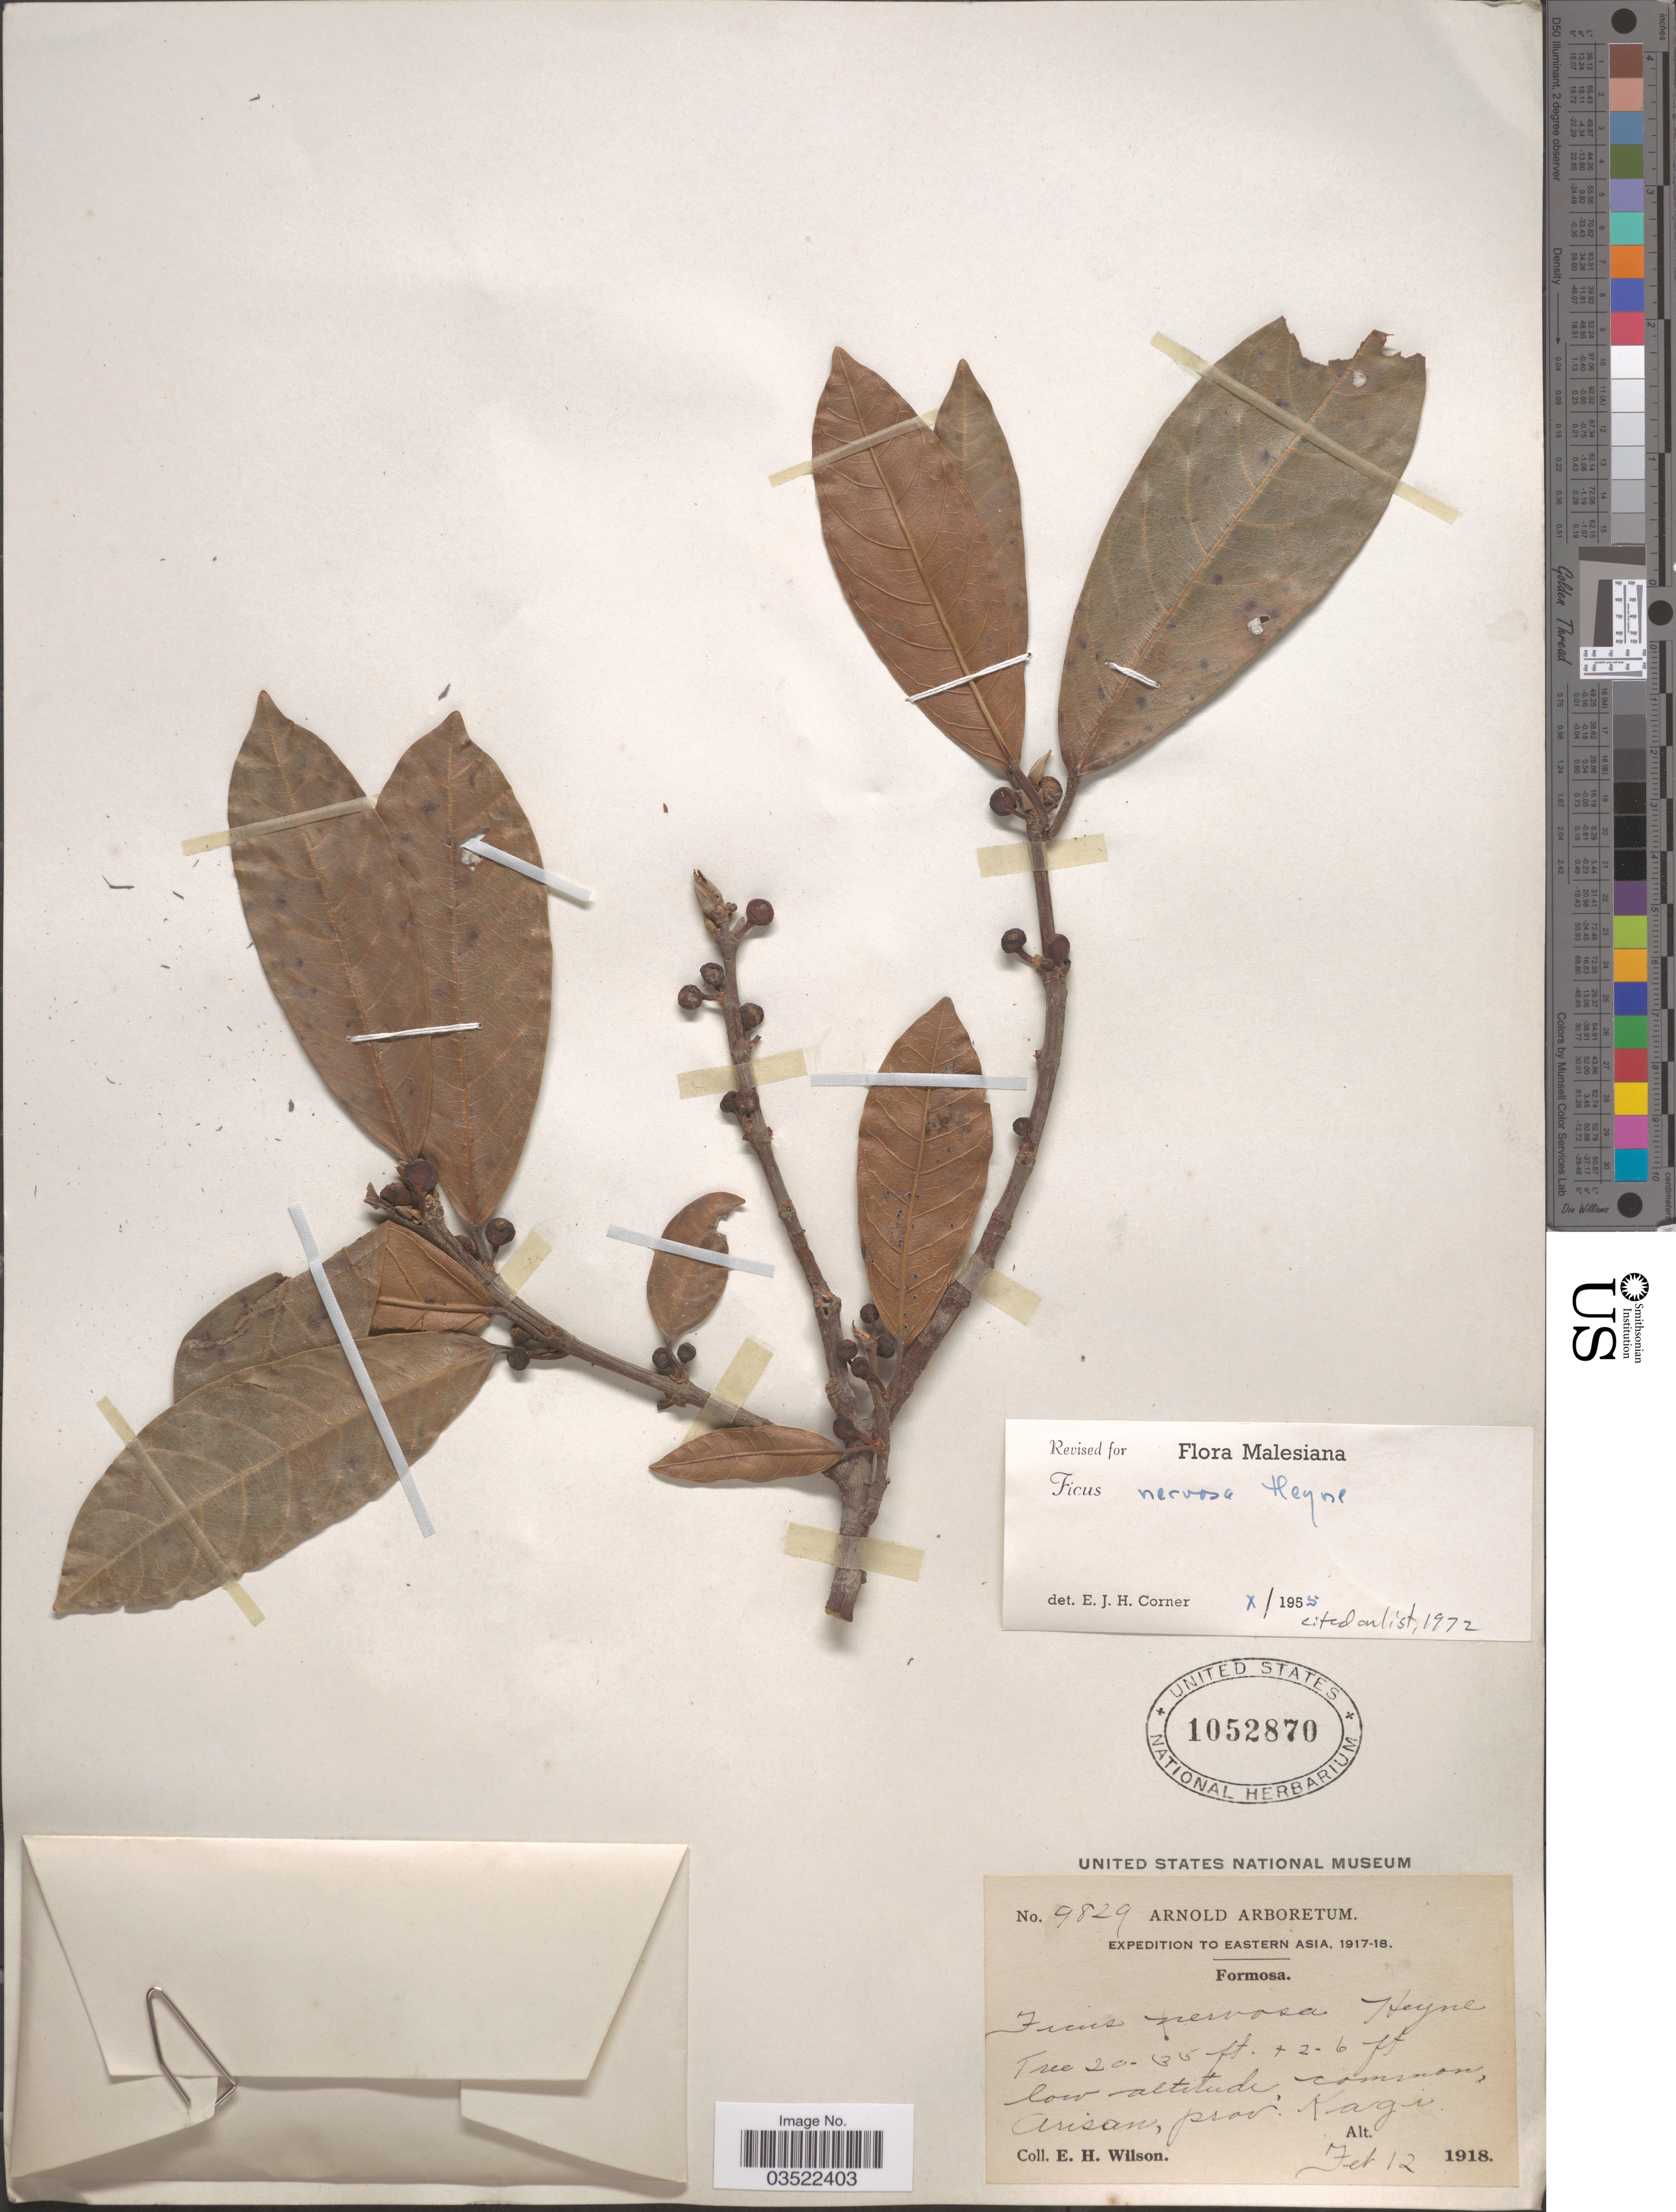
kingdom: Plantae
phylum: Tracheophyta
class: Magnoliopsida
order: Rosales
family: Moraceae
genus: Ficus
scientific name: Ficus nervosa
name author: B. Heyne & Roth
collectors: E. Wilson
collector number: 9829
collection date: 1918-02-12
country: Taiwan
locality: Eastern Asia. Formosa. Arisan, prov. Kagi.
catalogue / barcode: US 1052870